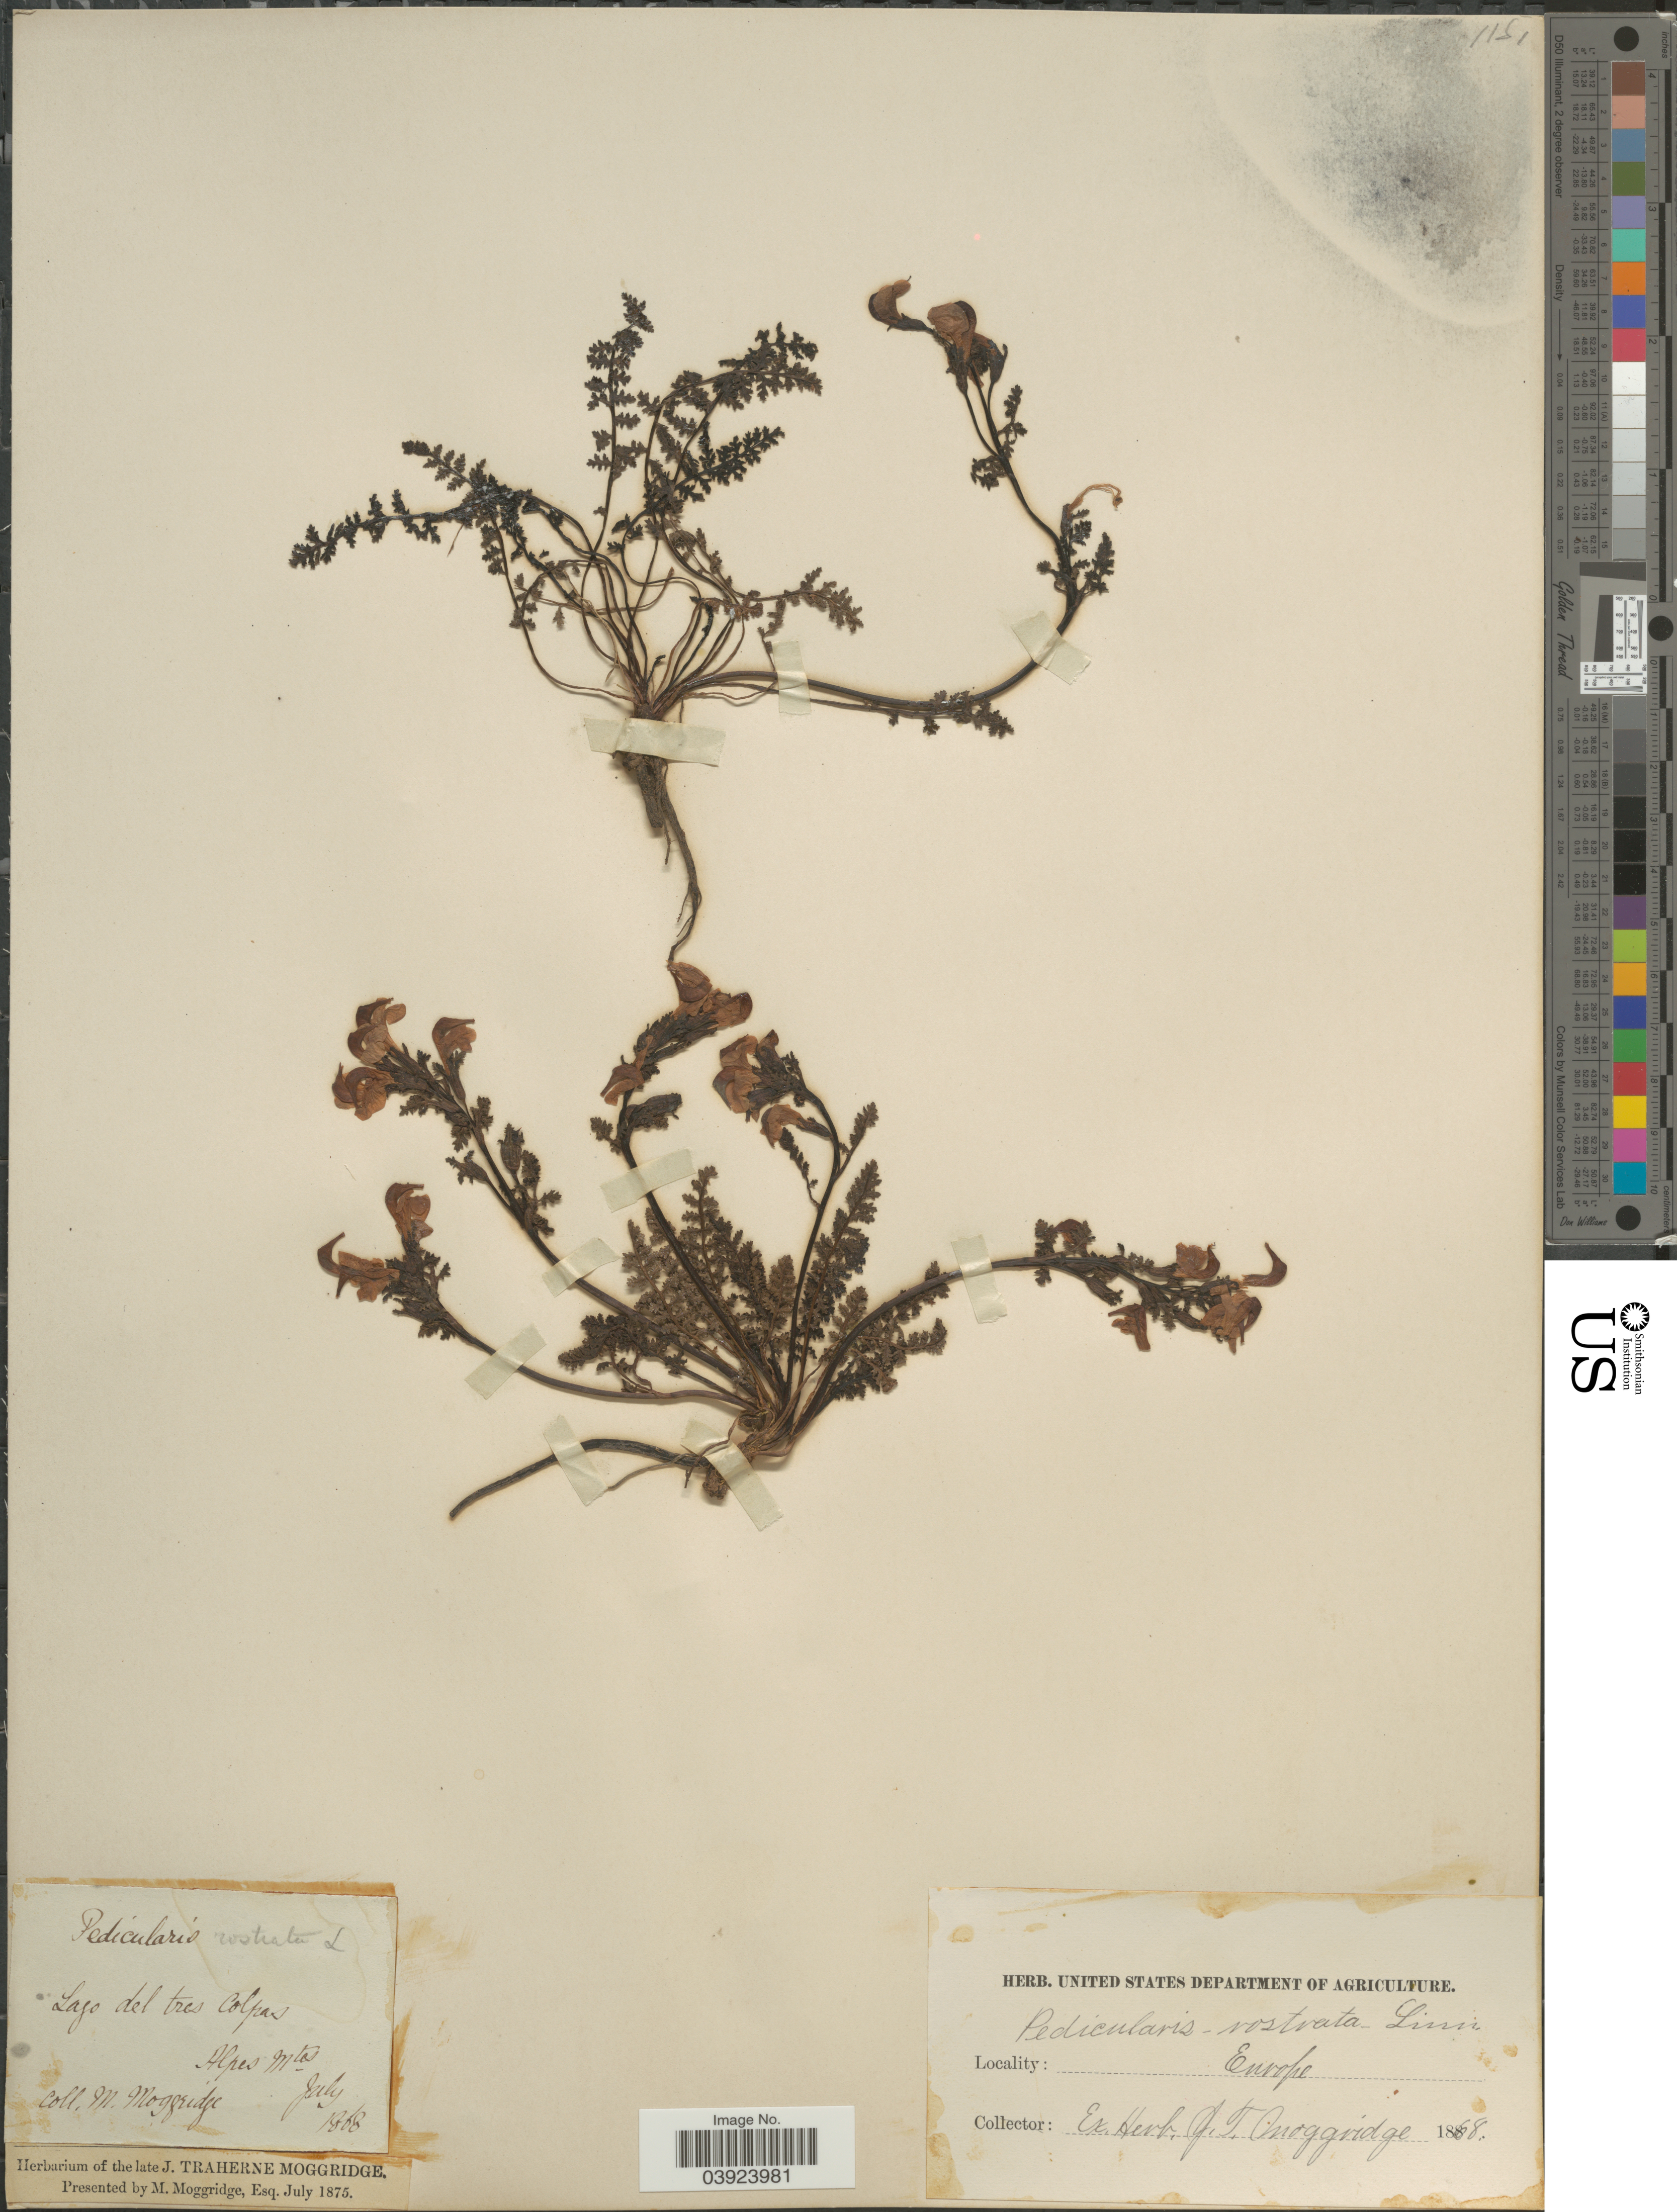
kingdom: Plantae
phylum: Tracheophyta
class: Magnoliopsida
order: Lamiales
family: Orobanchaceae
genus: Pedicularis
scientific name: Pedicularis rostrata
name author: Jacq.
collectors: M. Moggridge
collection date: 1868-07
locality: Lago del tres Colpas. Alpes Mtes. Europe.